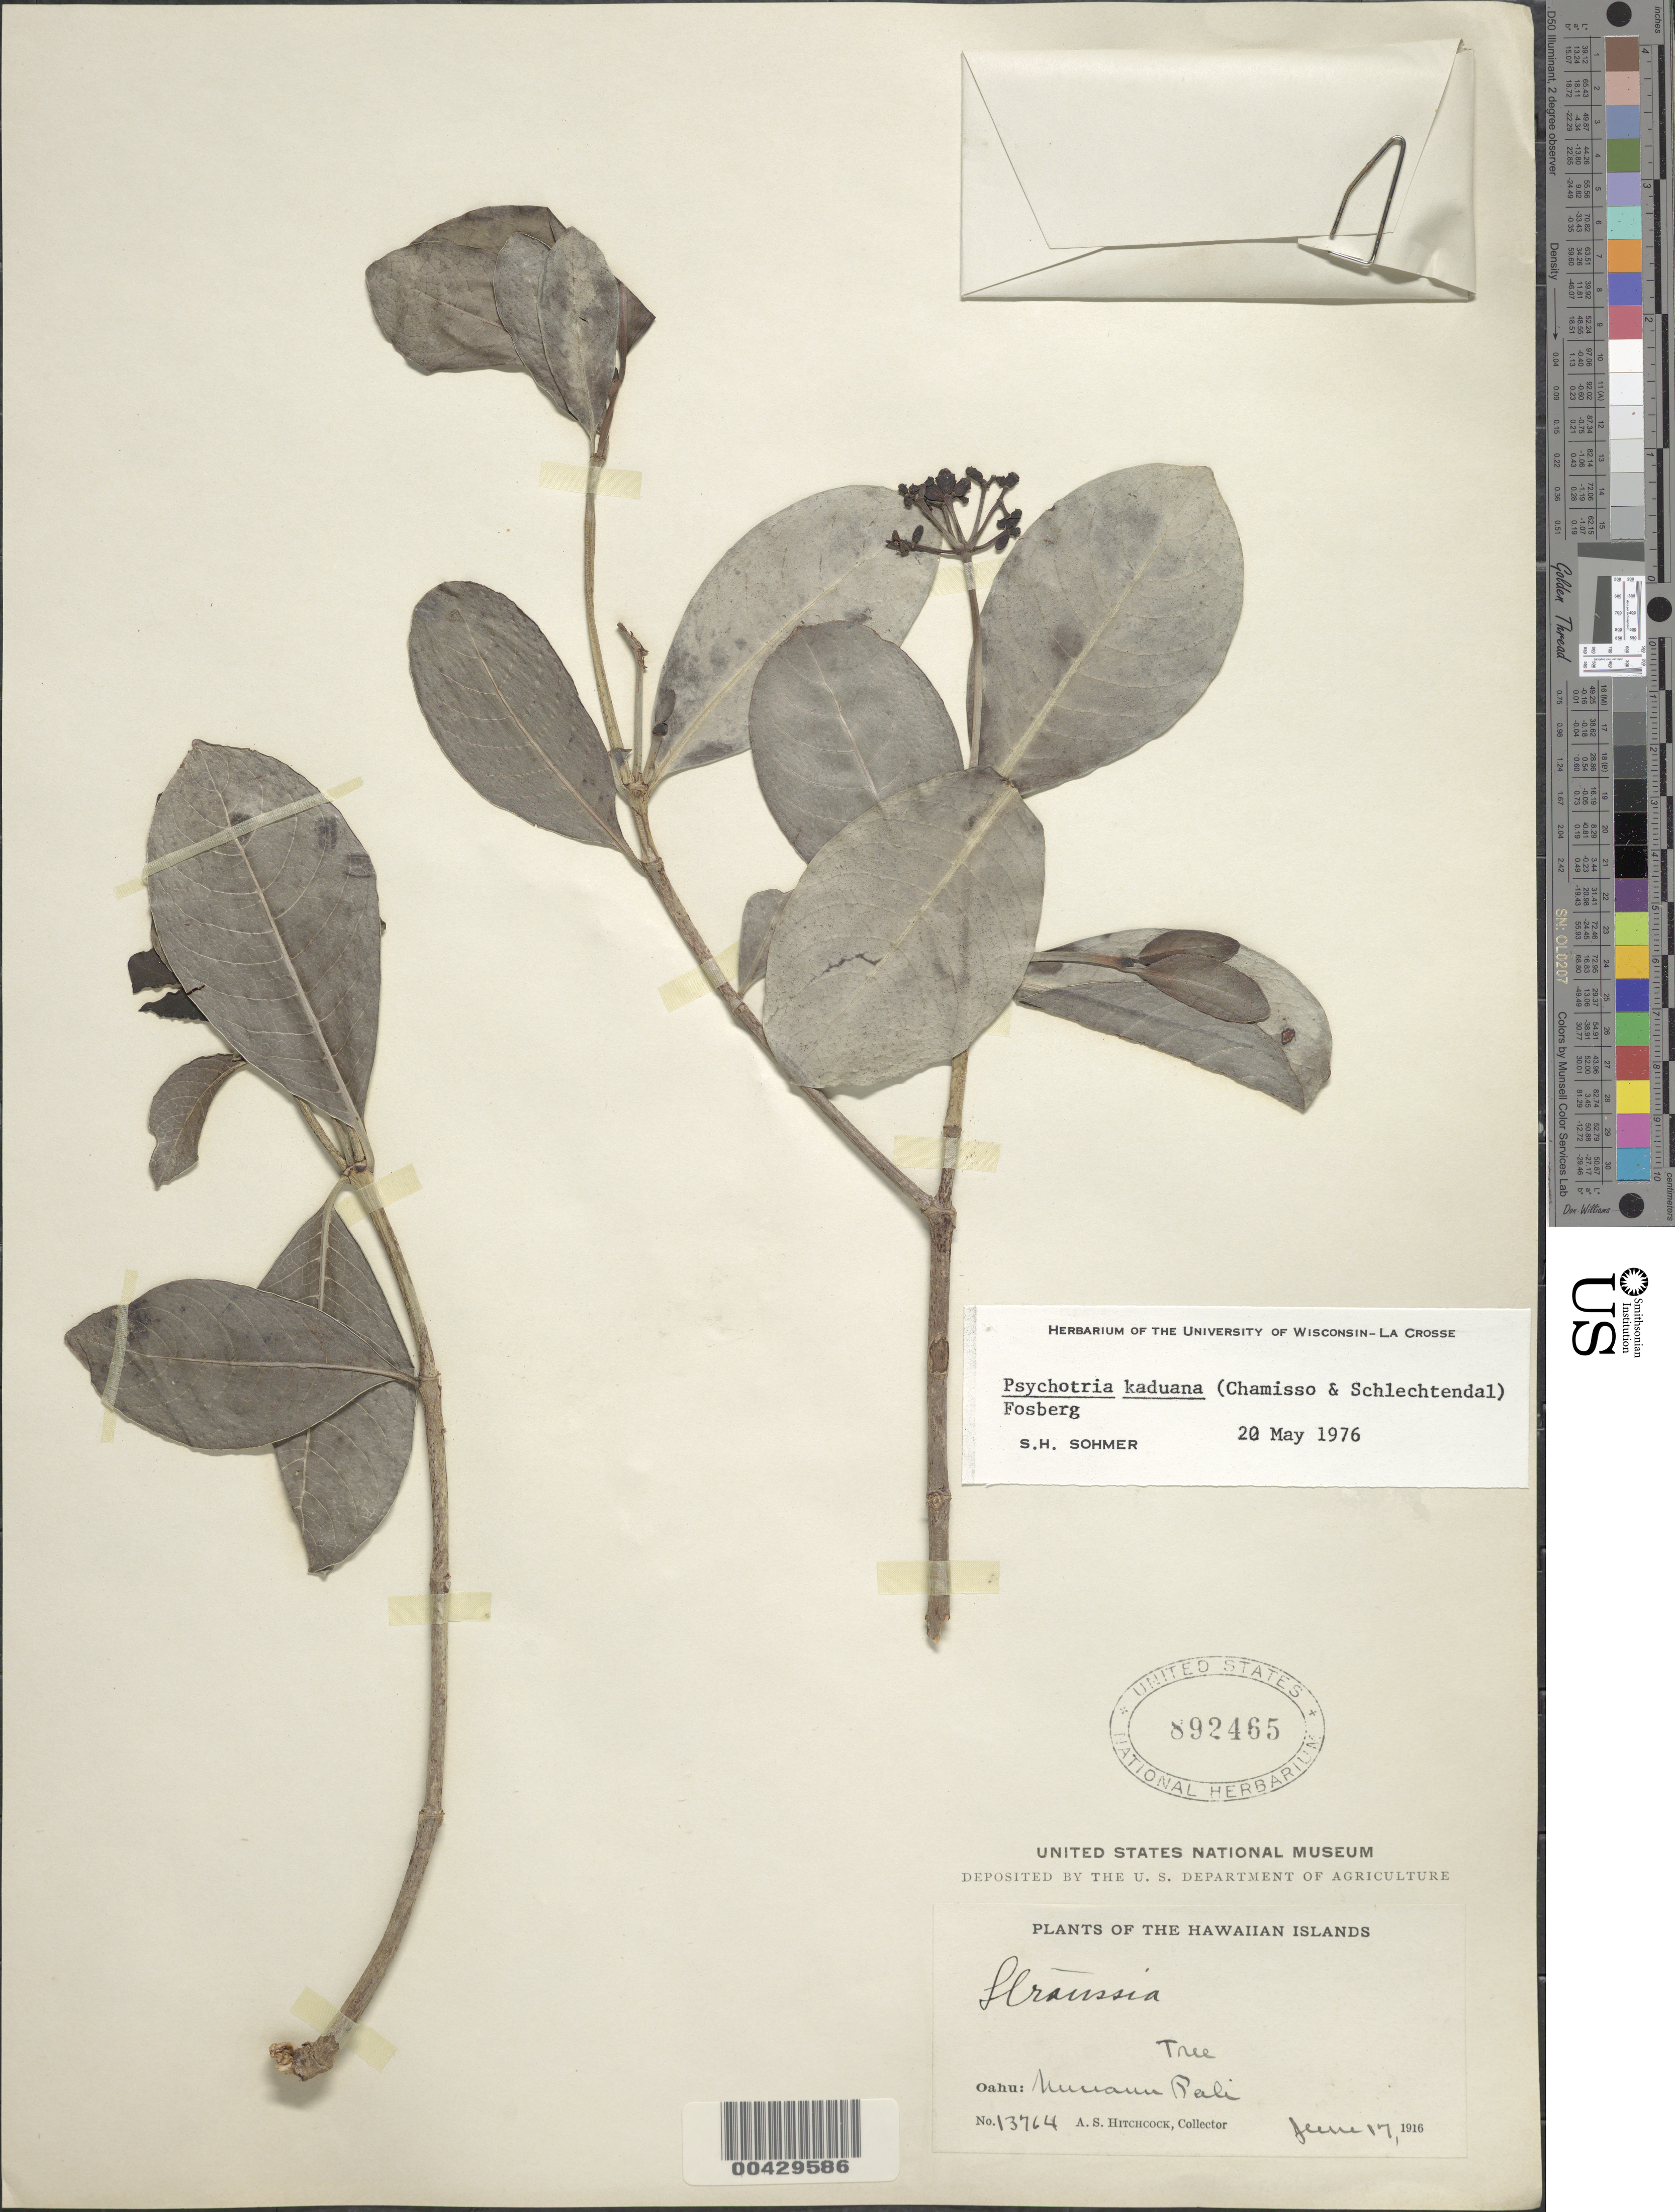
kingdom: Plantae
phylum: Tracheophyta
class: Magnoliopsida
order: Gentianales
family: Rubiaceae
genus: Psychotria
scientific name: Psychotria kaduana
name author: (Cham. & Schltdl.) Fosberg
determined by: Sohmer, S. H.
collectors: A. S. Hitchcock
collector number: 13764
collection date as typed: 17 Jun 1916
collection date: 1916-06-17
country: United States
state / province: Hawaii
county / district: Honolulu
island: Oahu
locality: Nuuanu Pali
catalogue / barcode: US 892465